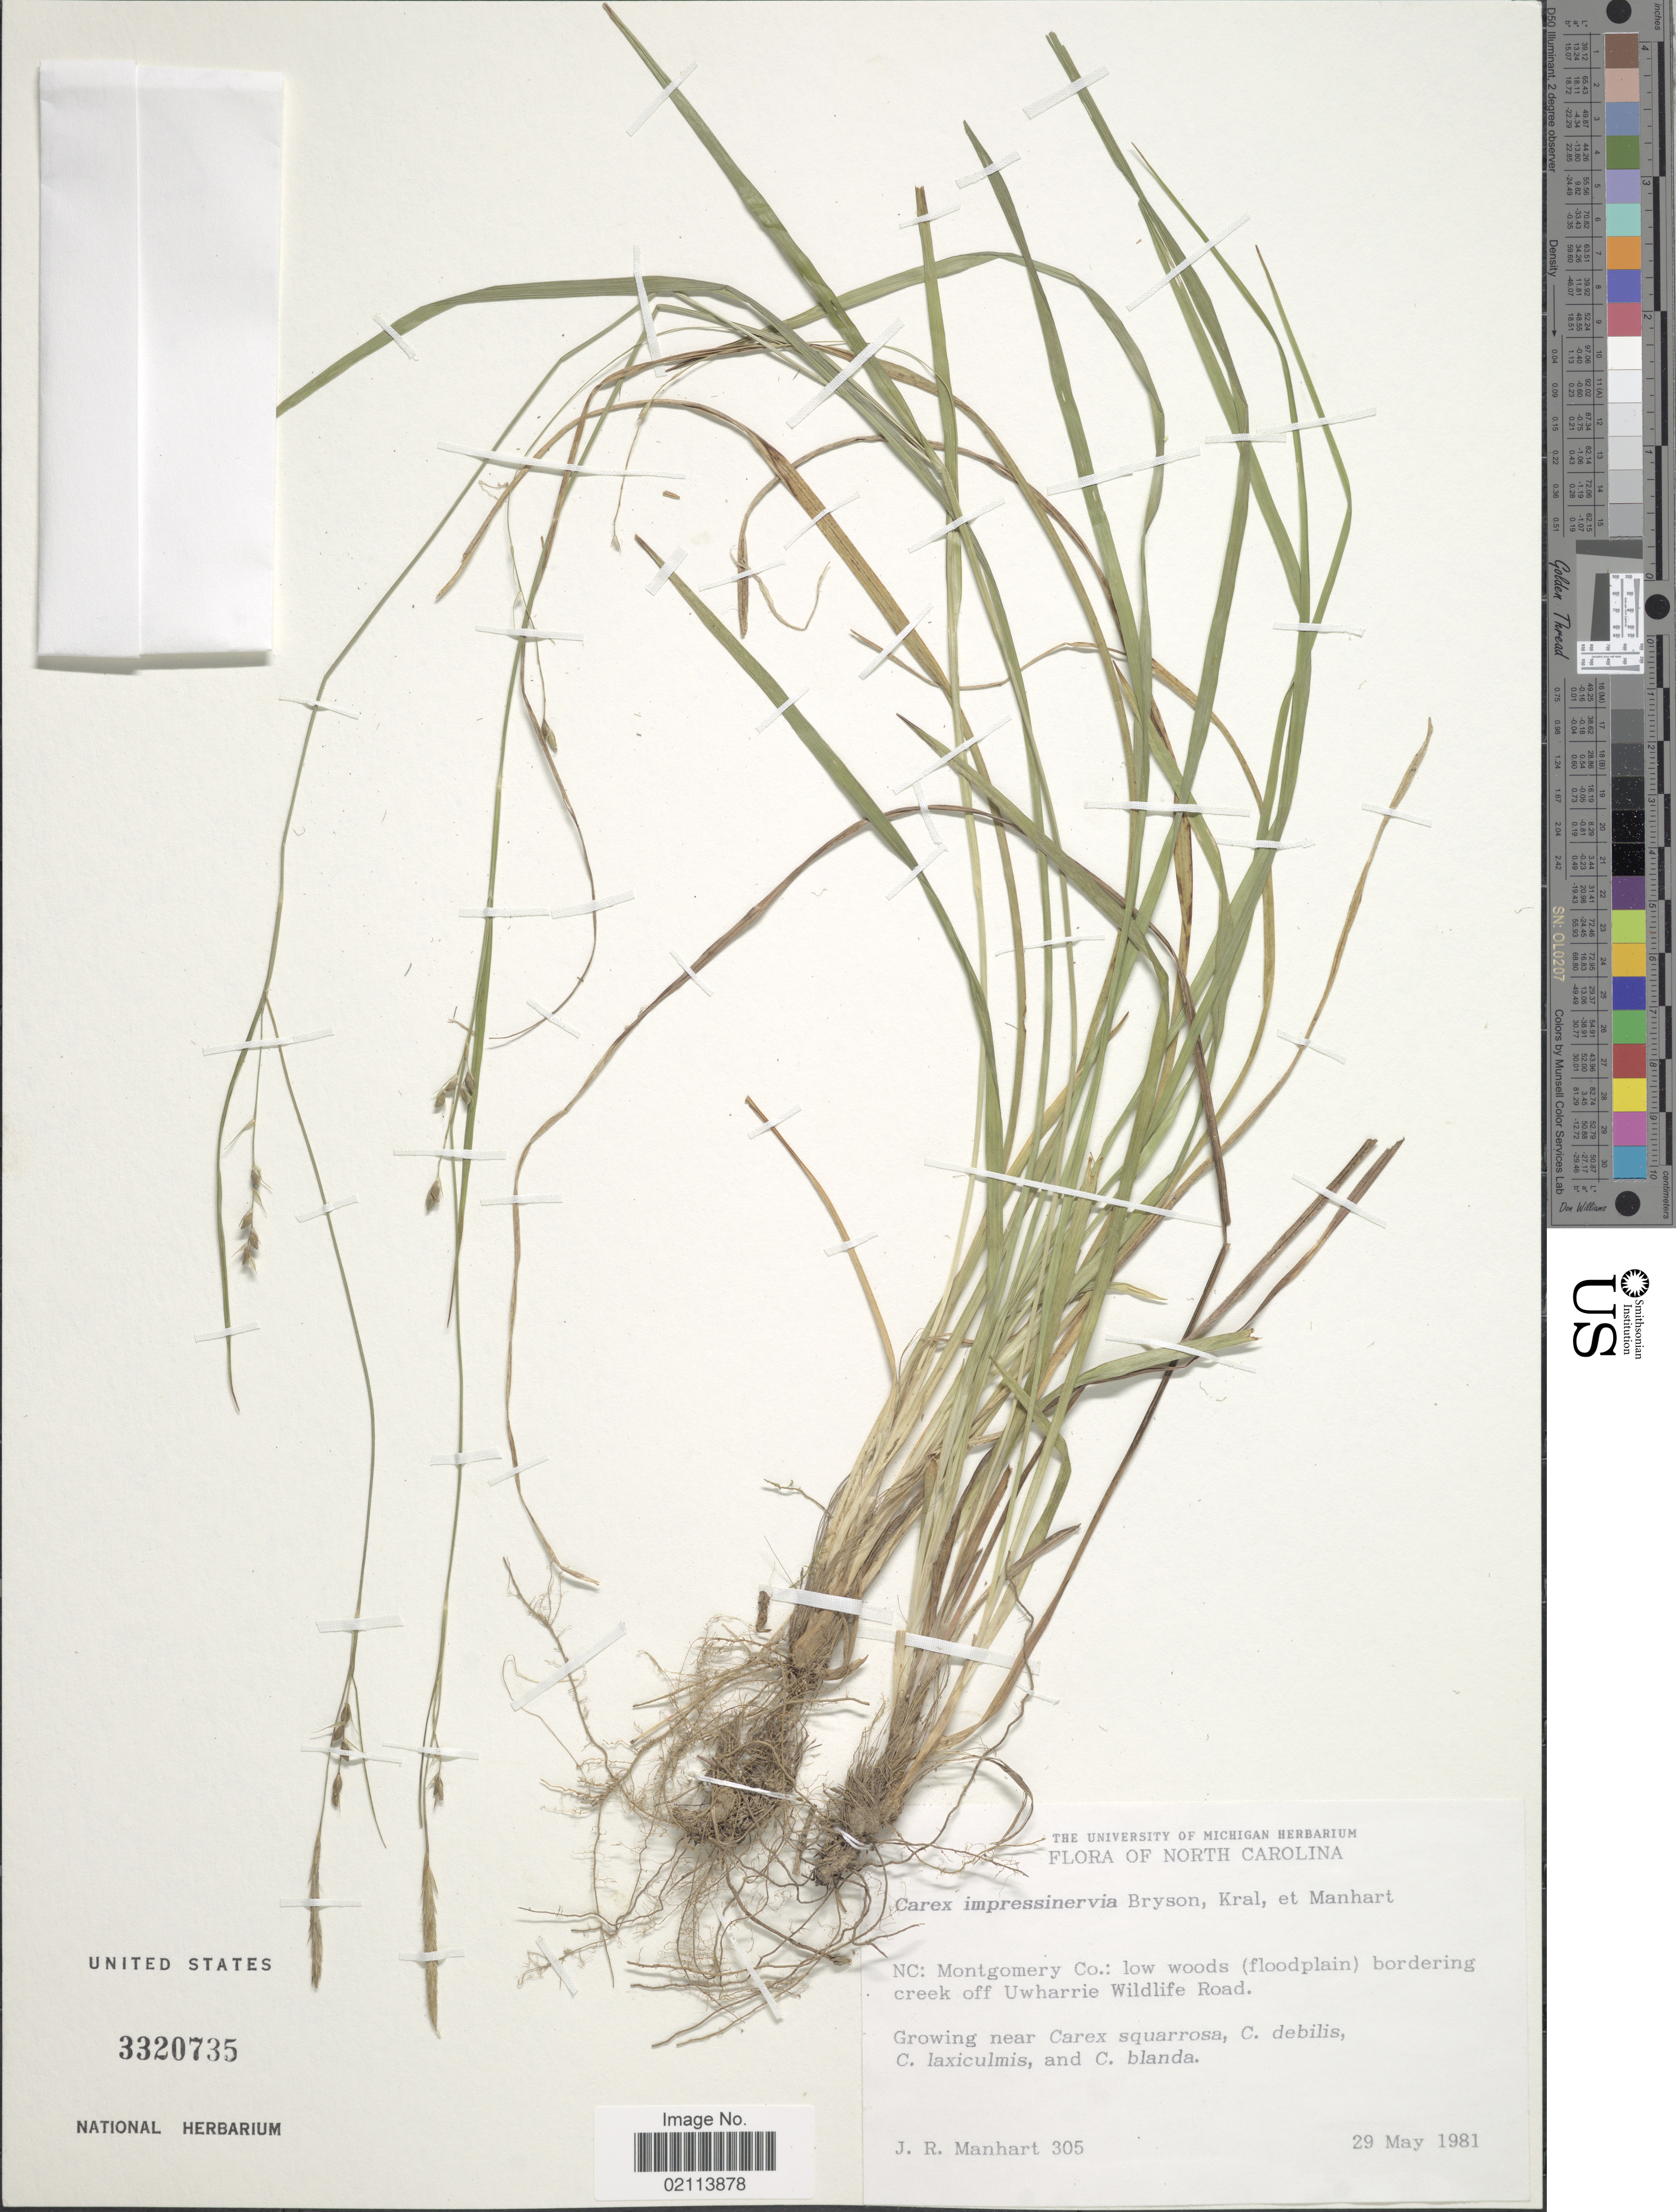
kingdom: Plantae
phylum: Tracheophyta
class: Liliopsida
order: Poales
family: Cyperaceae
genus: Carex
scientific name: Carex impressinervia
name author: Bryson et al.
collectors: J. Manhart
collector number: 305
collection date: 1981-05-29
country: United States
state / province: North Carolina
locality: NC: Montgomery Co.: low woods (Floodplain) bordering creek off Uwharrie Wildlife Road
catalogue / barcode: US 3320735